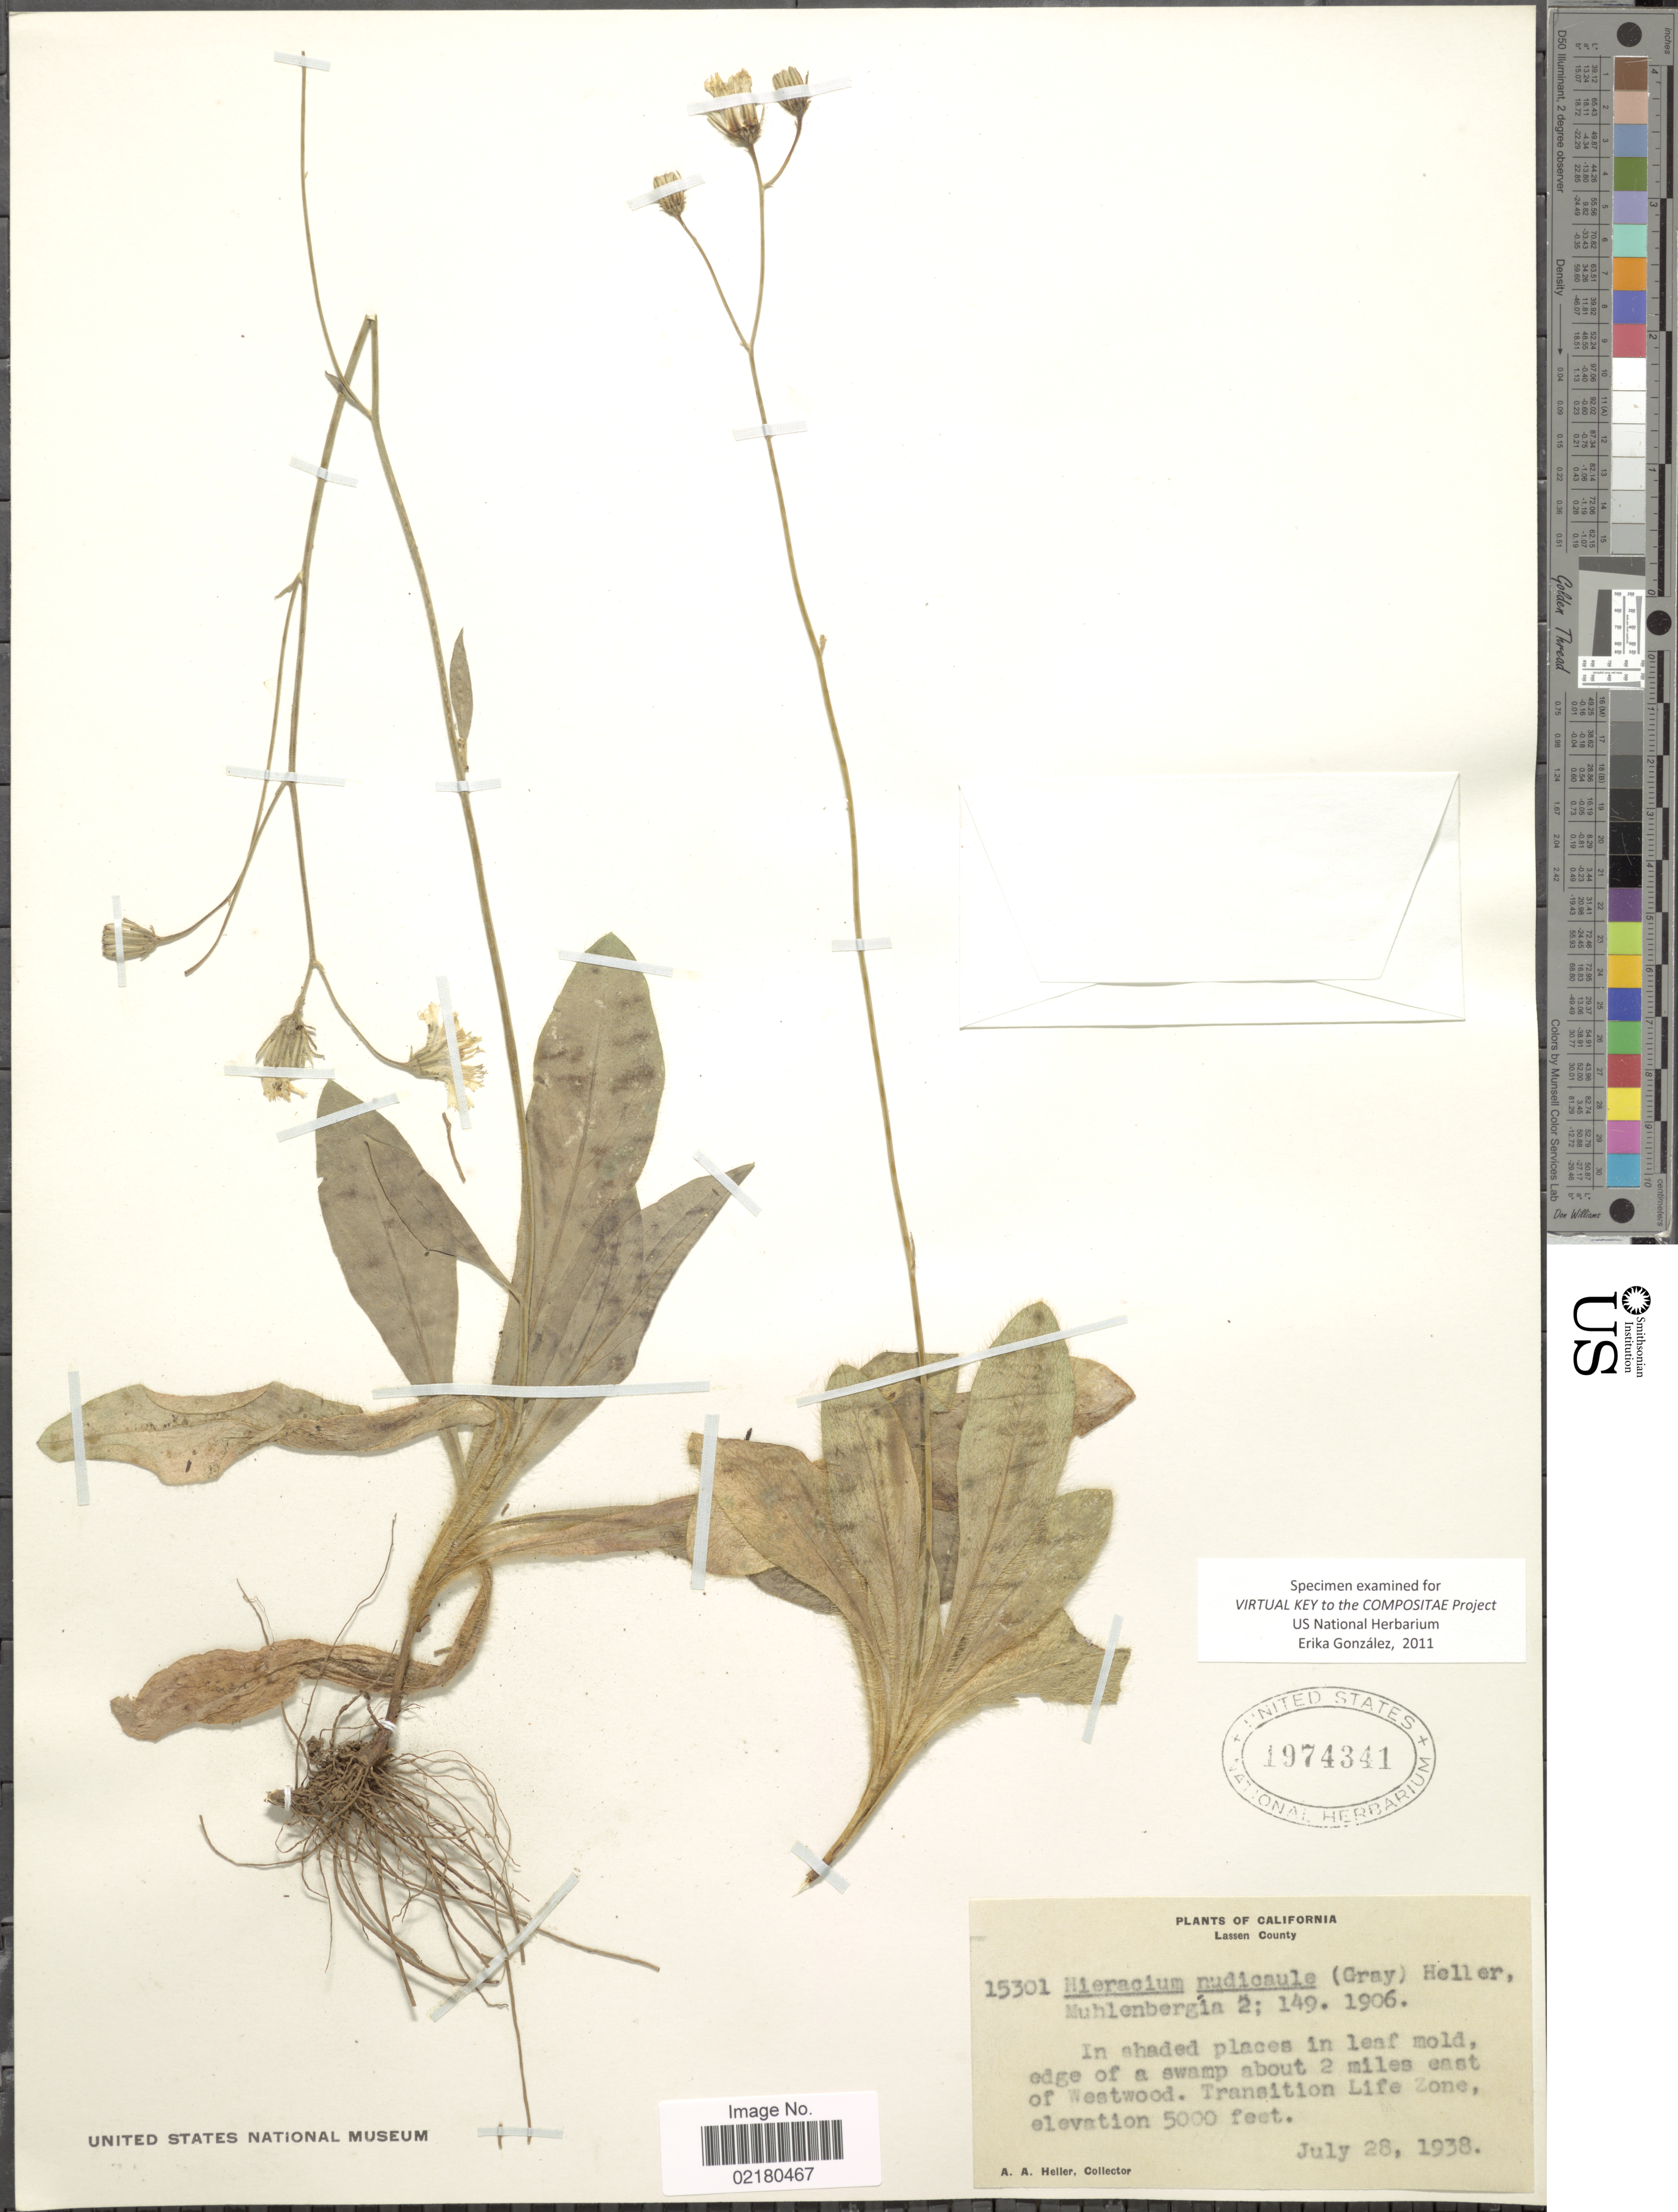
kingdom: Plantae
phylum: Tracheophyta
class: Magnoliopsida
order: Asterales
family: Asteraceae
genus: Hieracium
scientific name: Hieracium nudicaule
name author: (A. Gray) A. Heller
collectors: A. A. Heller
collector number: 15301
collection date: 1938-07-28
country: United States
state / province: California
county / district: Lassen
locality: Lassen County: In shaded places in leaf mold, edge of a swamp aboout 2 miles east of Westwood.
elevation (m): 1524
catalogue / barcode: US 1974341